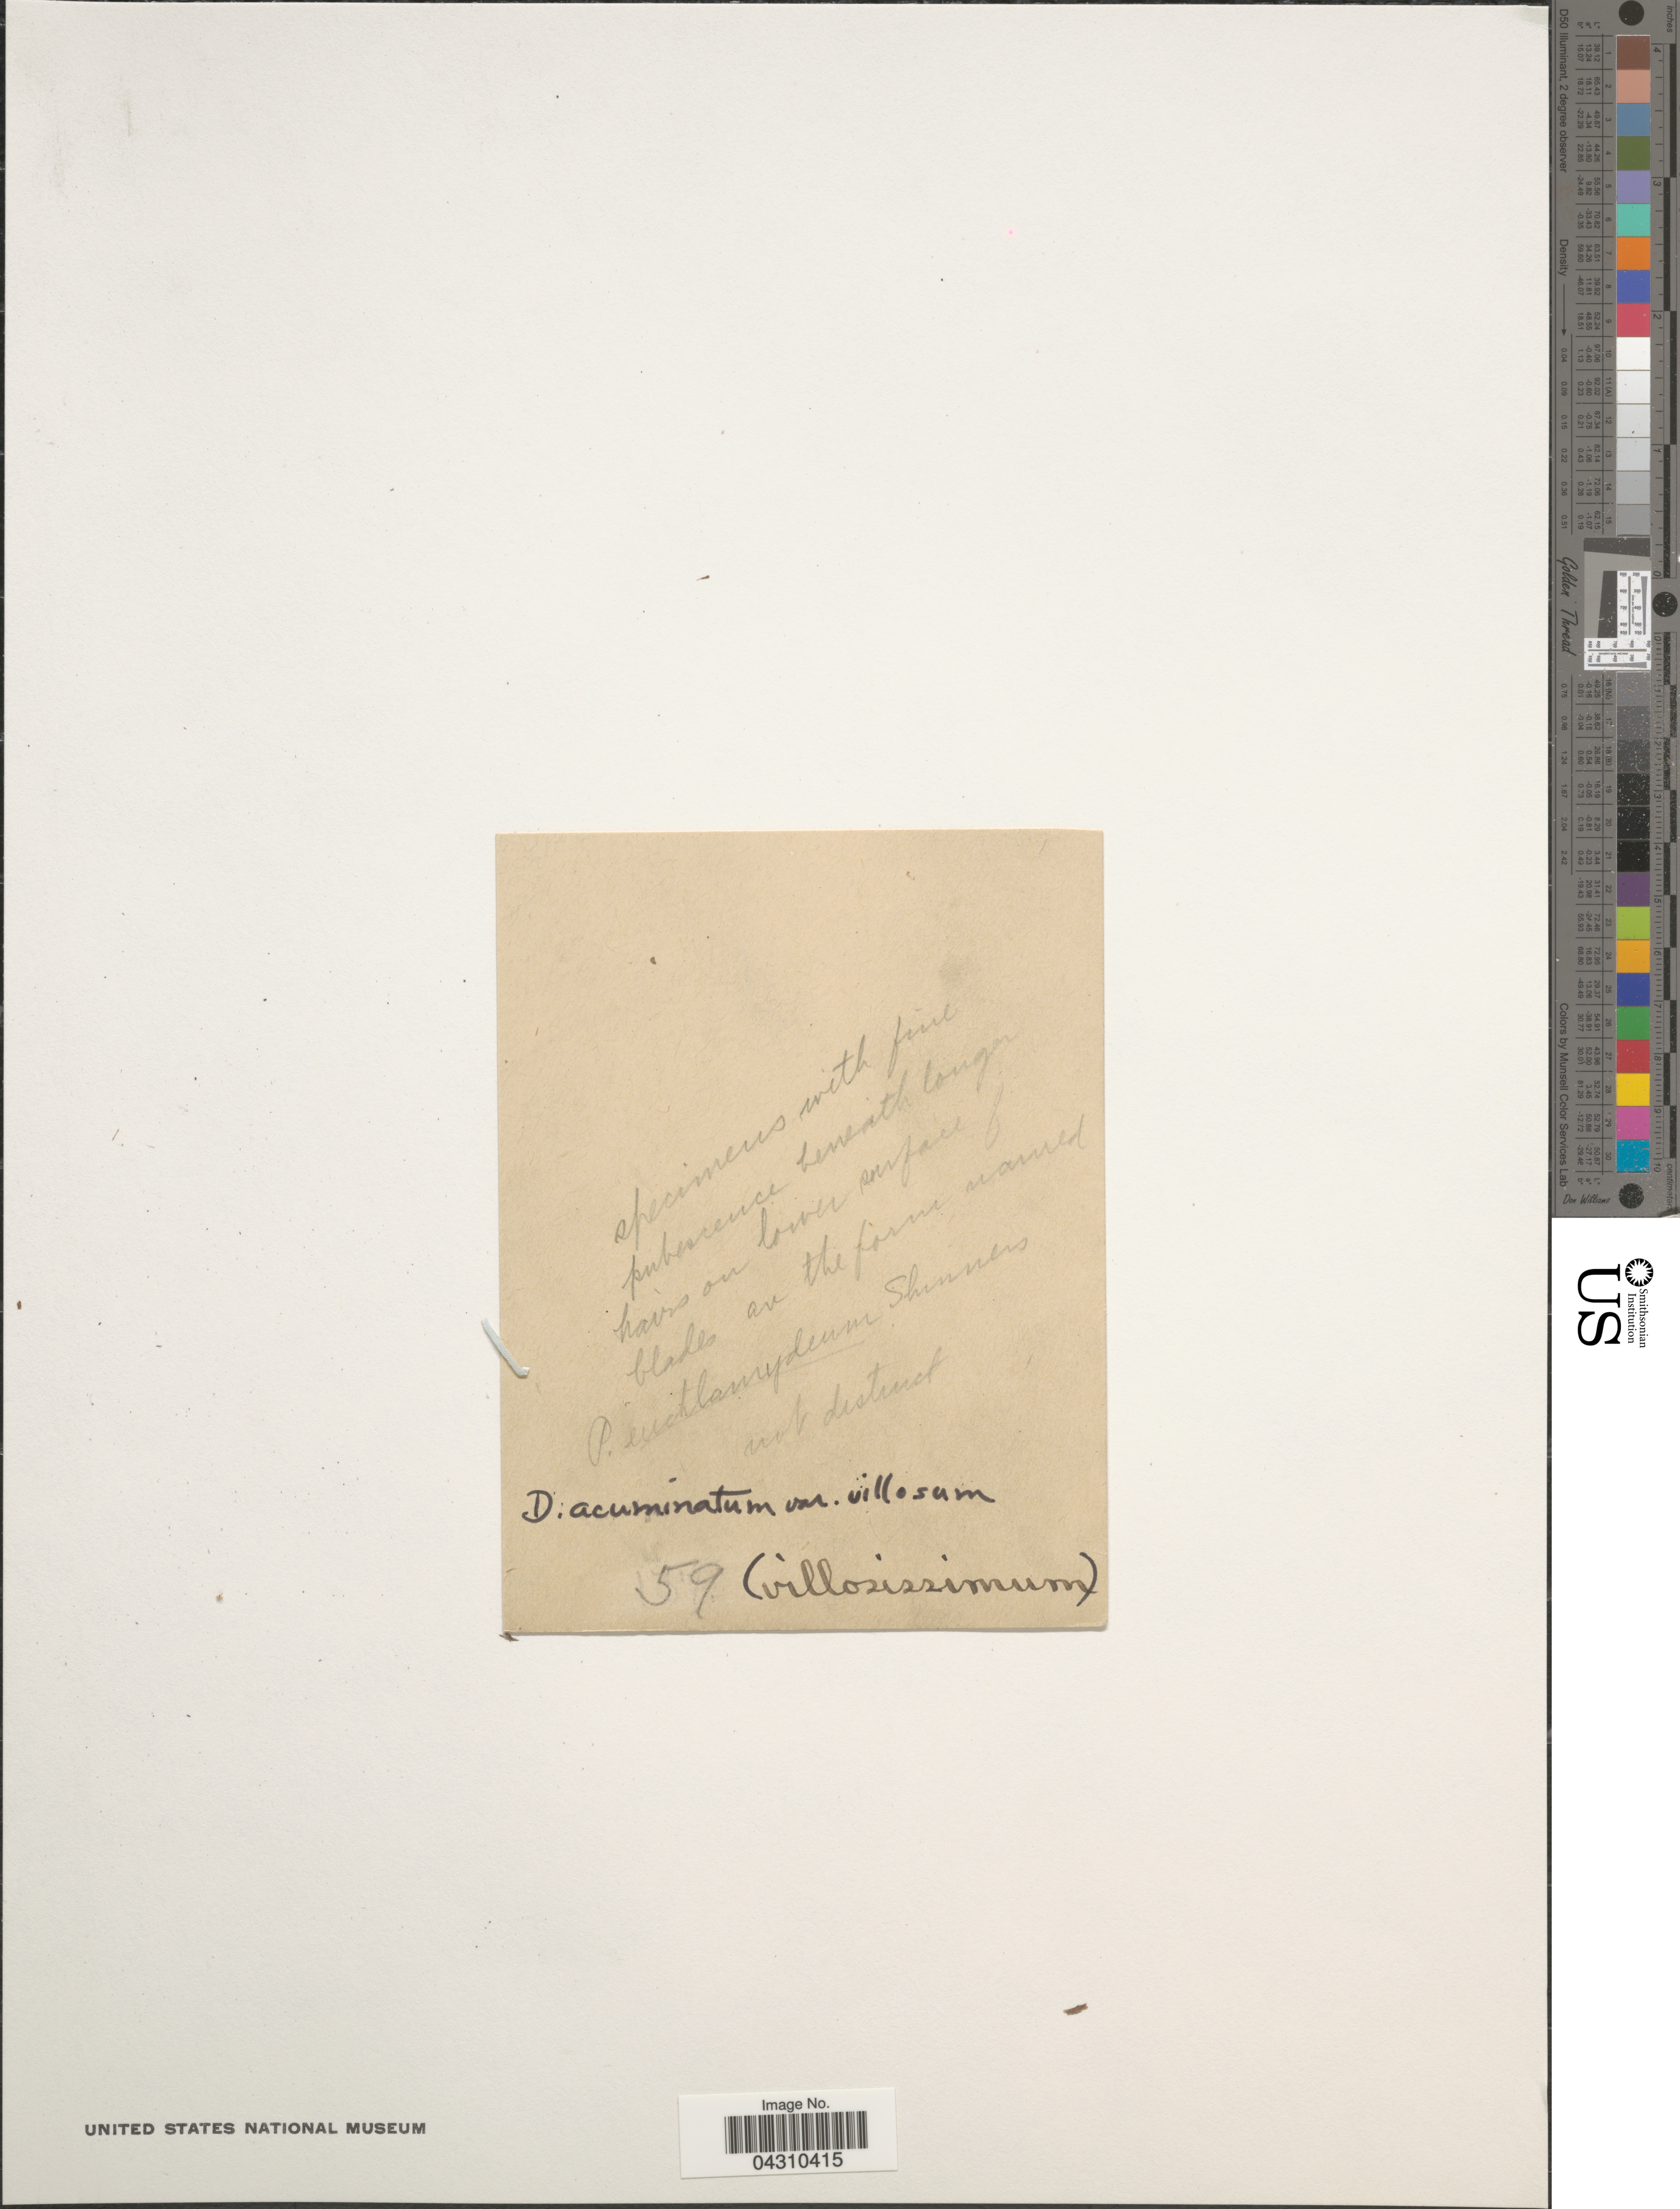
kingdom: Plantae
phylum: Tracheophyta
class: Liliopsida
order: Poales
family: Poaceae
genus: Dichanthelium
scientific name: Dichanthelium acuminatum var. acuminatum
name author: (Sw.) Gould & C.A. Clark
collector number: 59